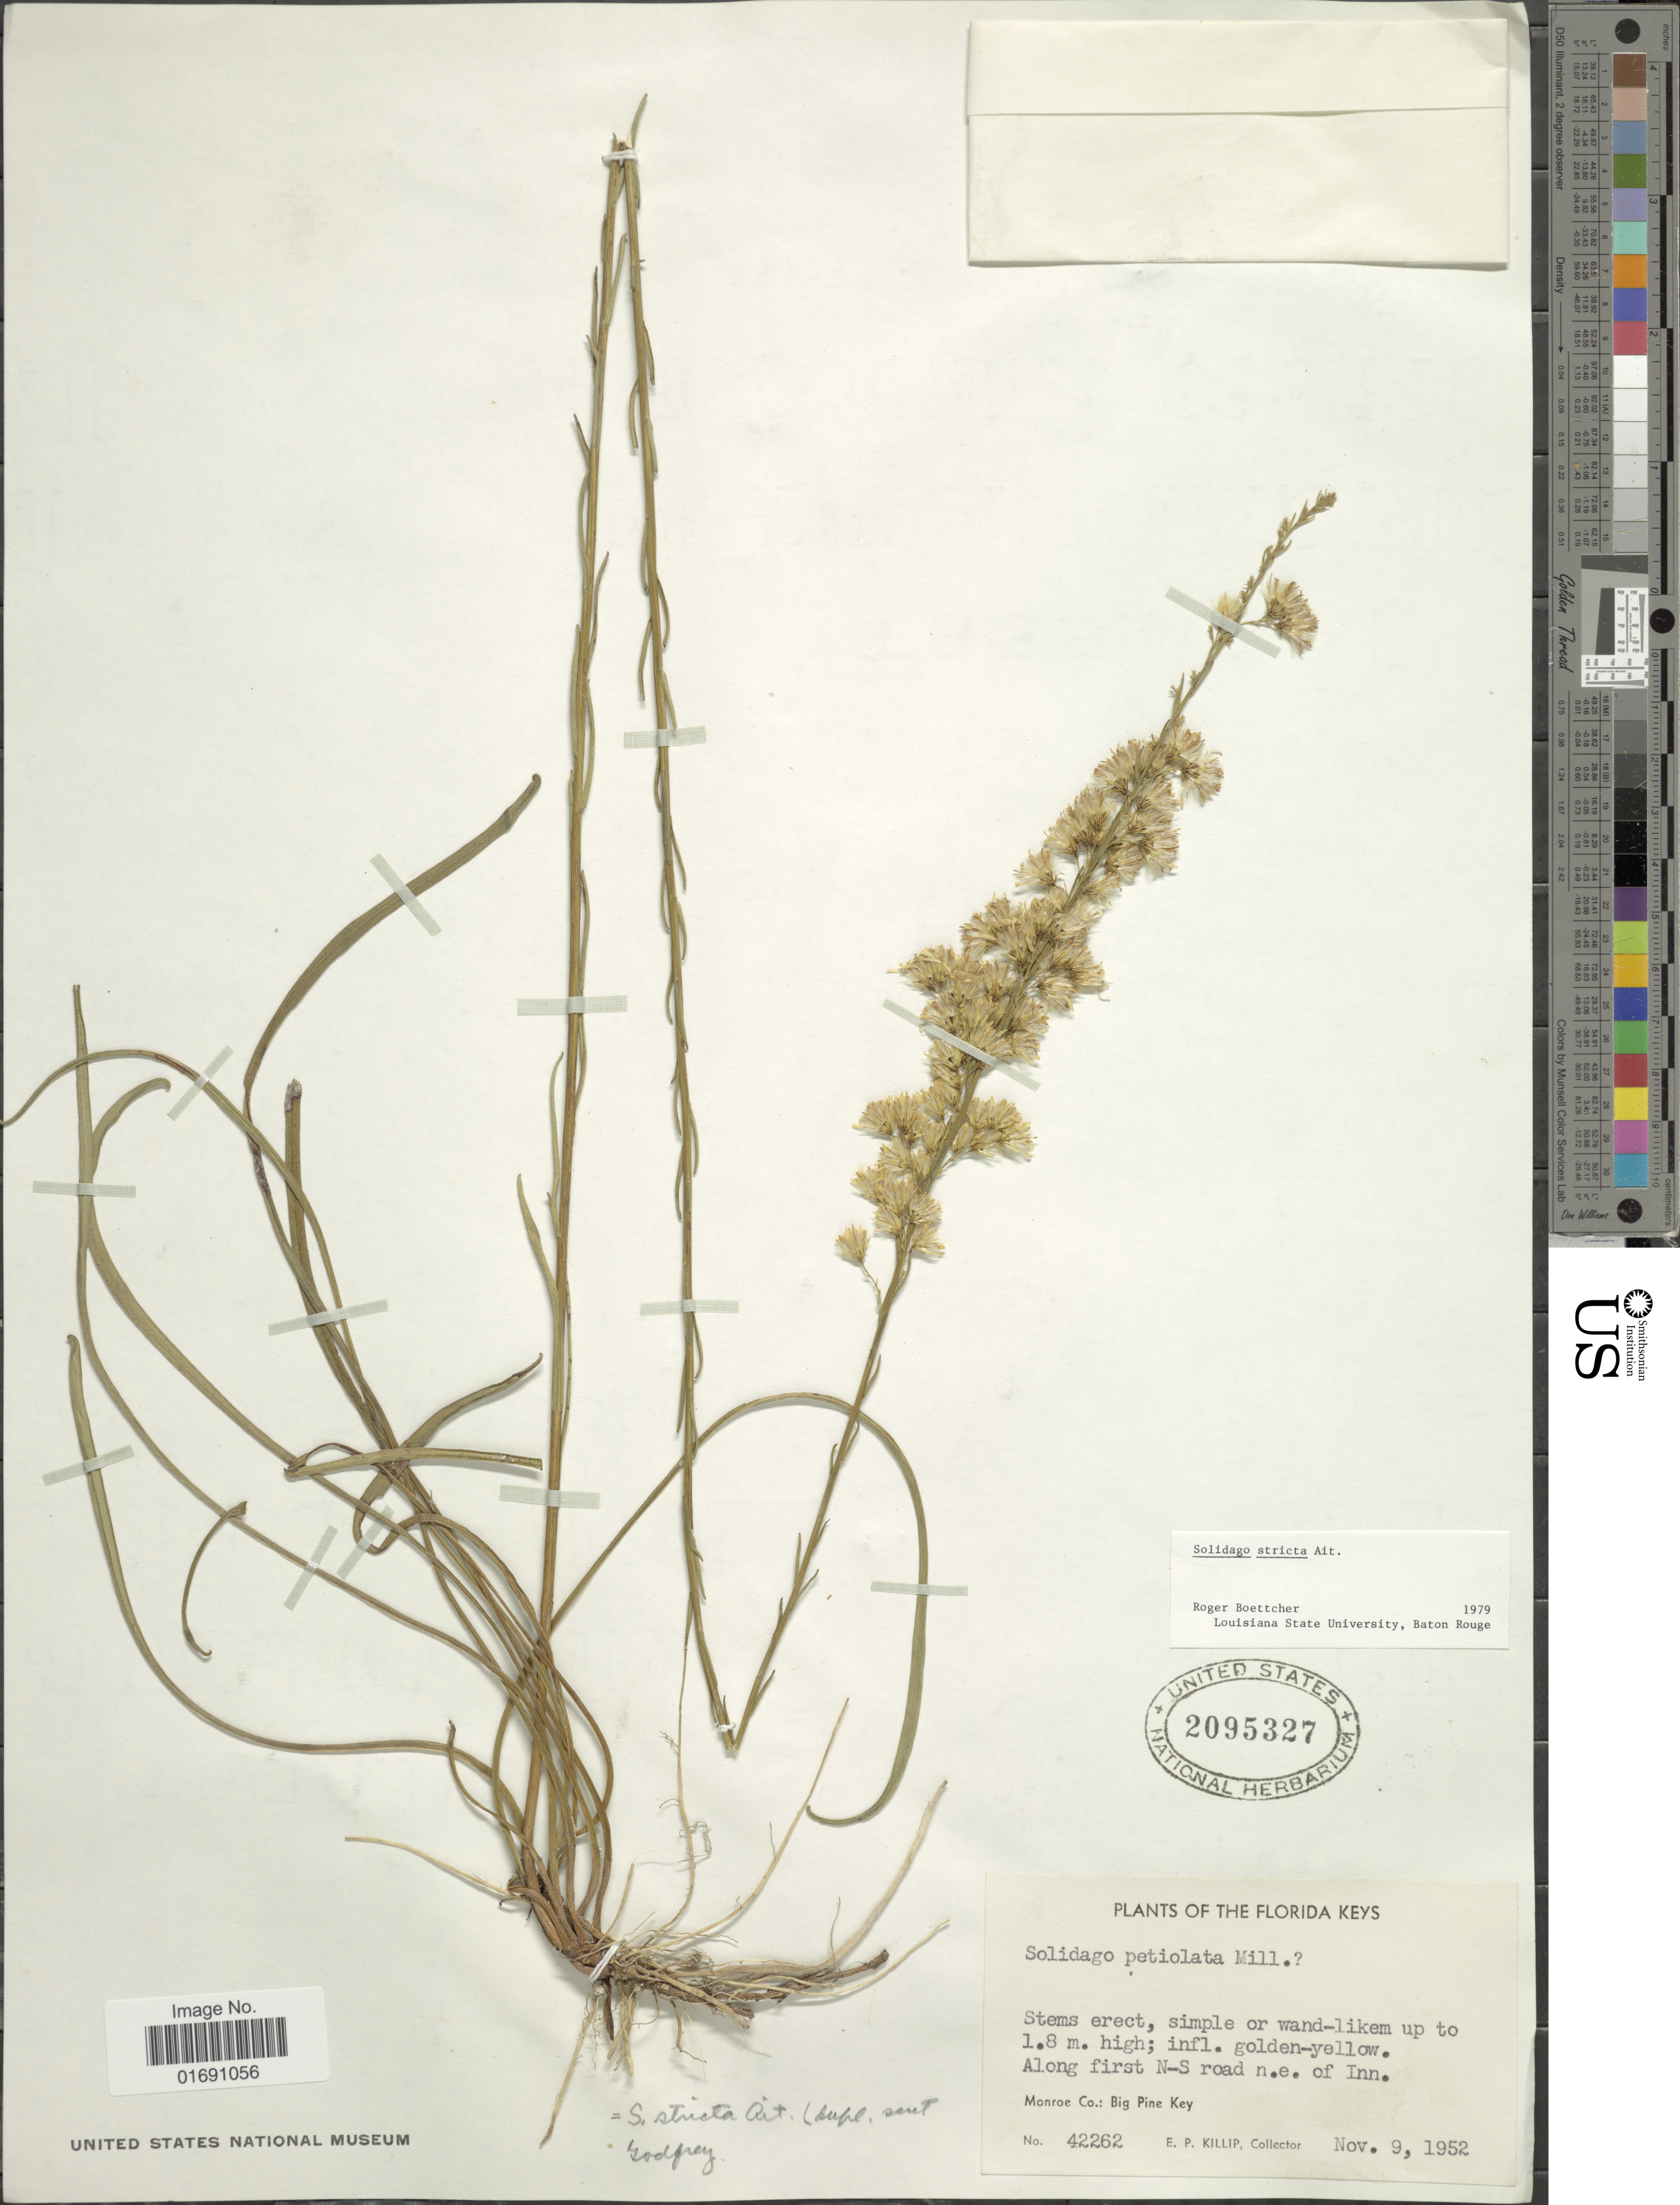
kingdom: Plantae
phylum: Tracheophyta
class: Magnoliopsida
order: Asterales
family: Asteraceae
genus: Solidago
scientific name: Solidago stricta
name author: Aiton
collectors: E. P. Killip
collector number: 42262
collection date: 1952-11-09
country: United States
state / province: Florida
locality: The Florida Keys, Along first N-S road n.e. of Inn, Monroe Co.: Big Pine Key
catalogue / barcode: US 2095327